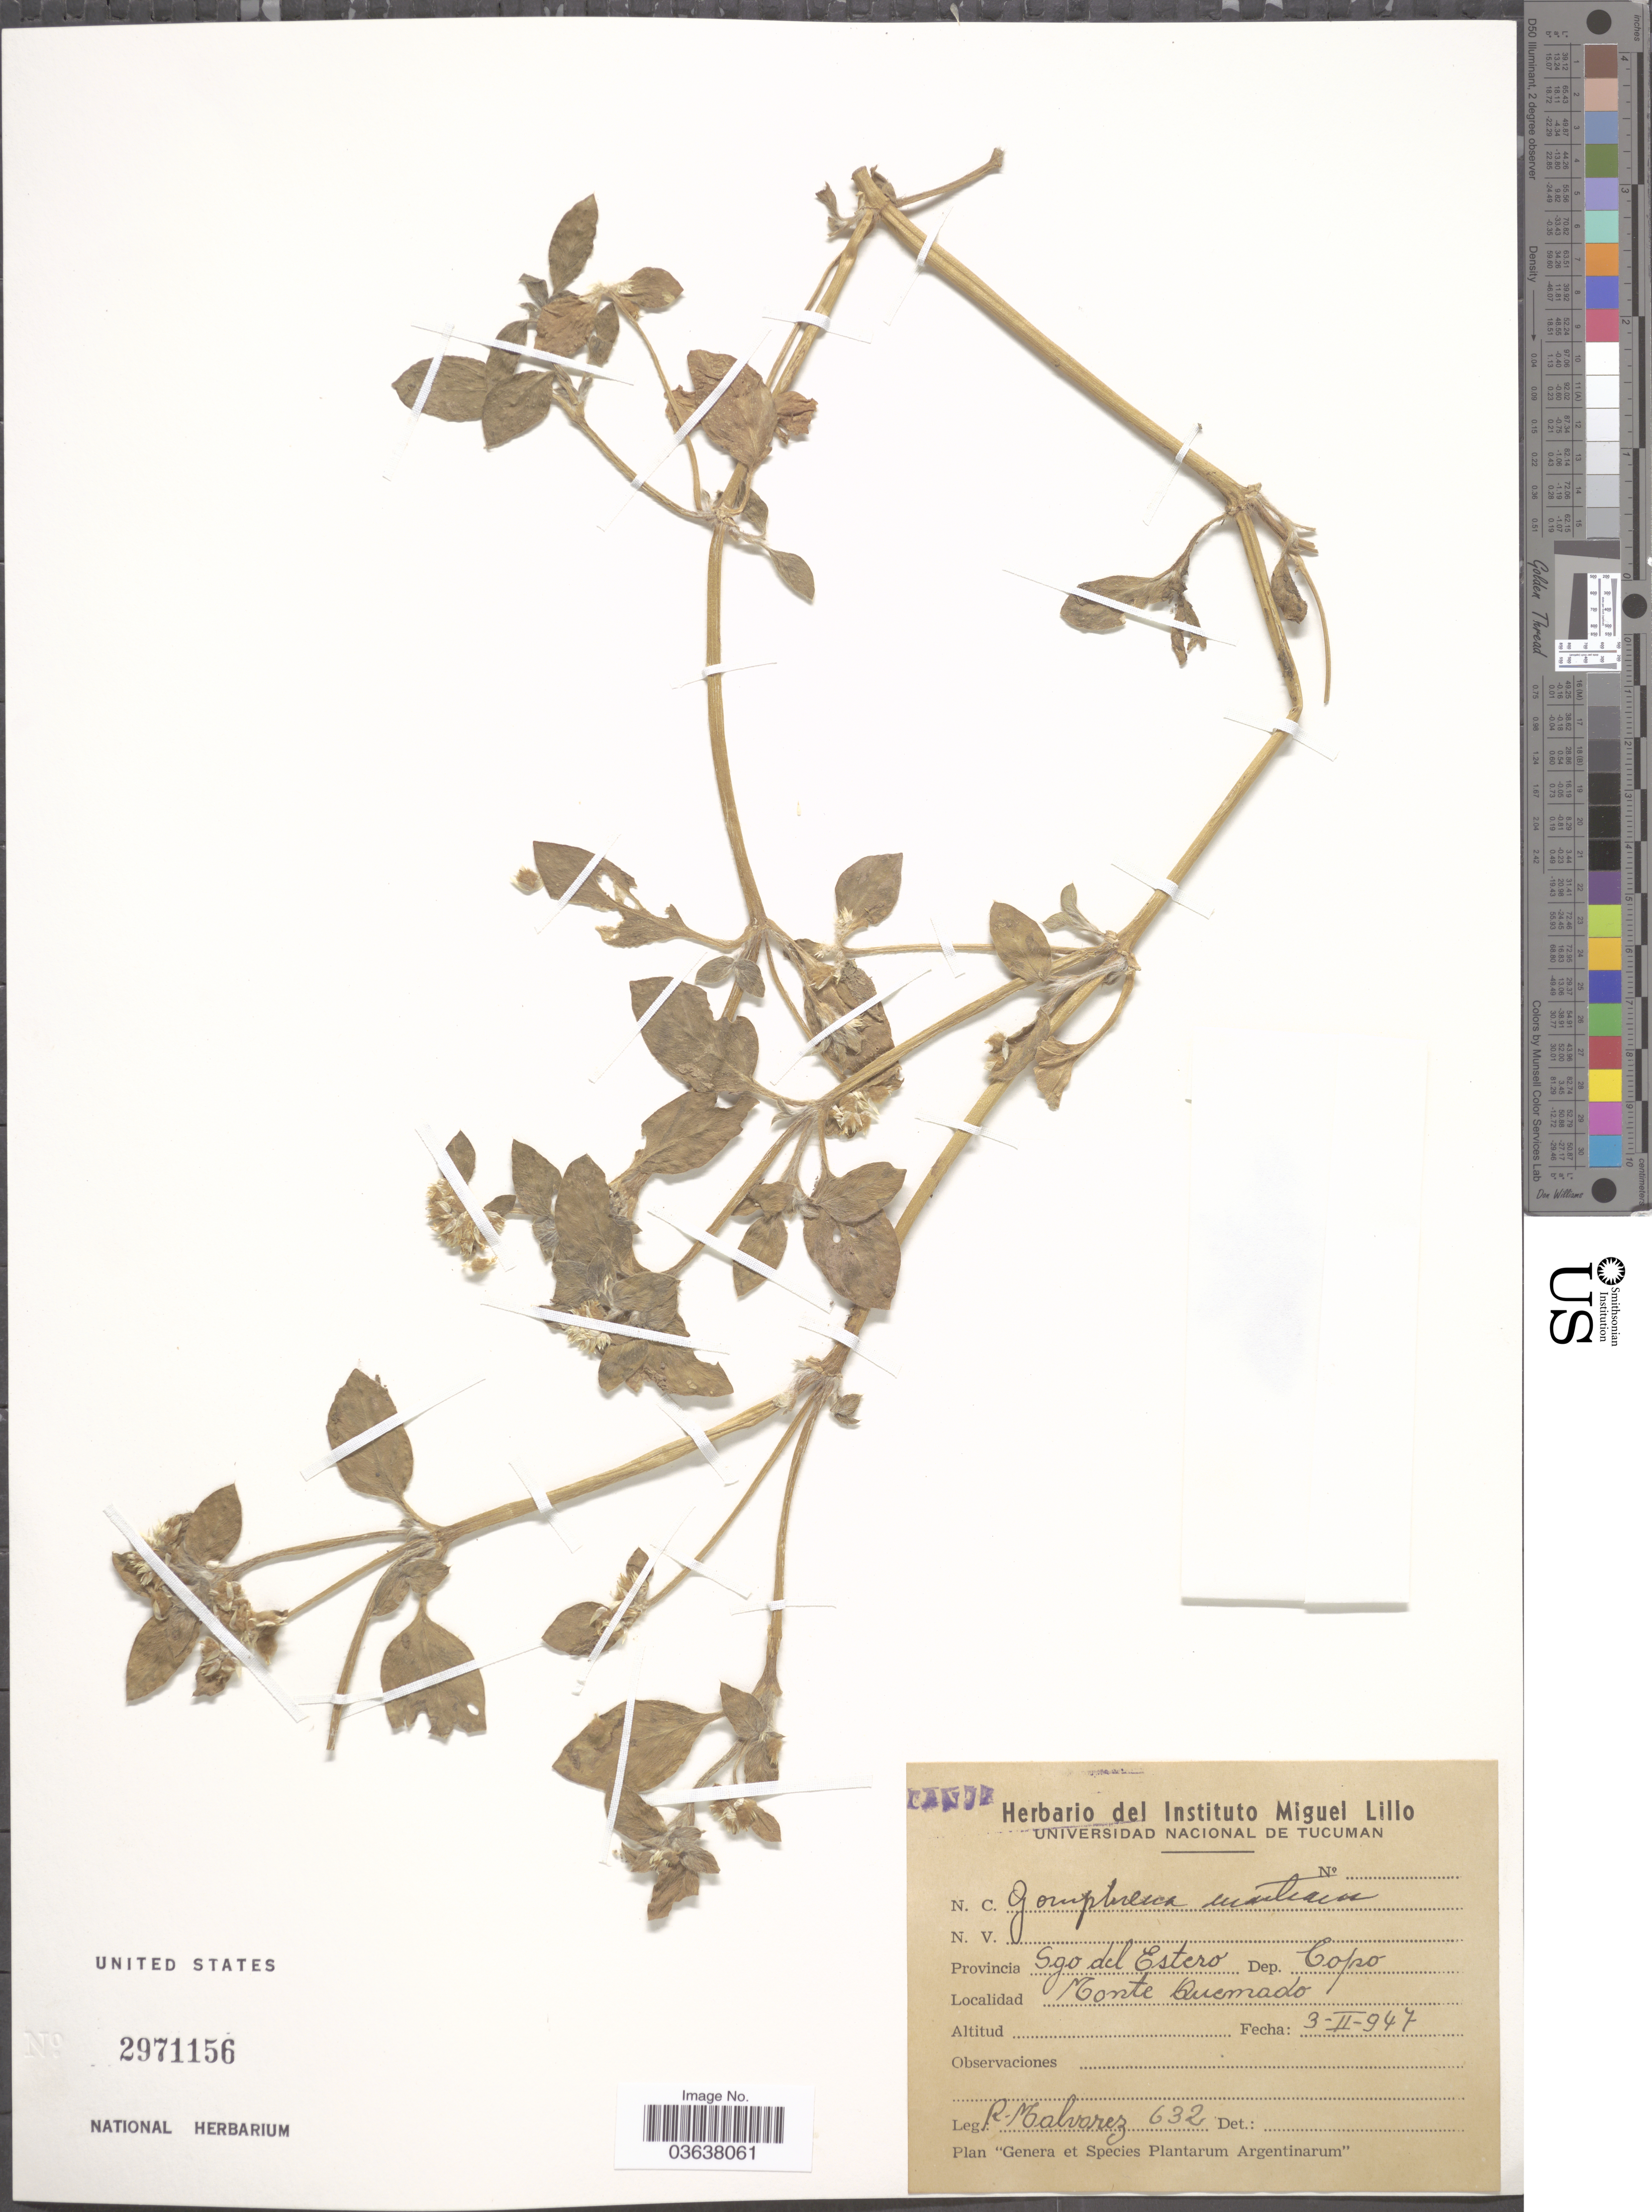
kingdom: Plantae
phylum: Tracheophyta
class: Magnoliopsida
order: Caryophyllales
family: Amaranthaceae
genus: Gomphrena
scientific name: Gomphrena martiana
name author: Gillies ex Moq.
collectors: R. Malvarez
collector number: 632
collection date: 1947-02-03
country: Argentina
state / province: Santiago del Estero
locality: Dep. Copo. Tonte Quemado.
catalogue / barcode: US 2971156